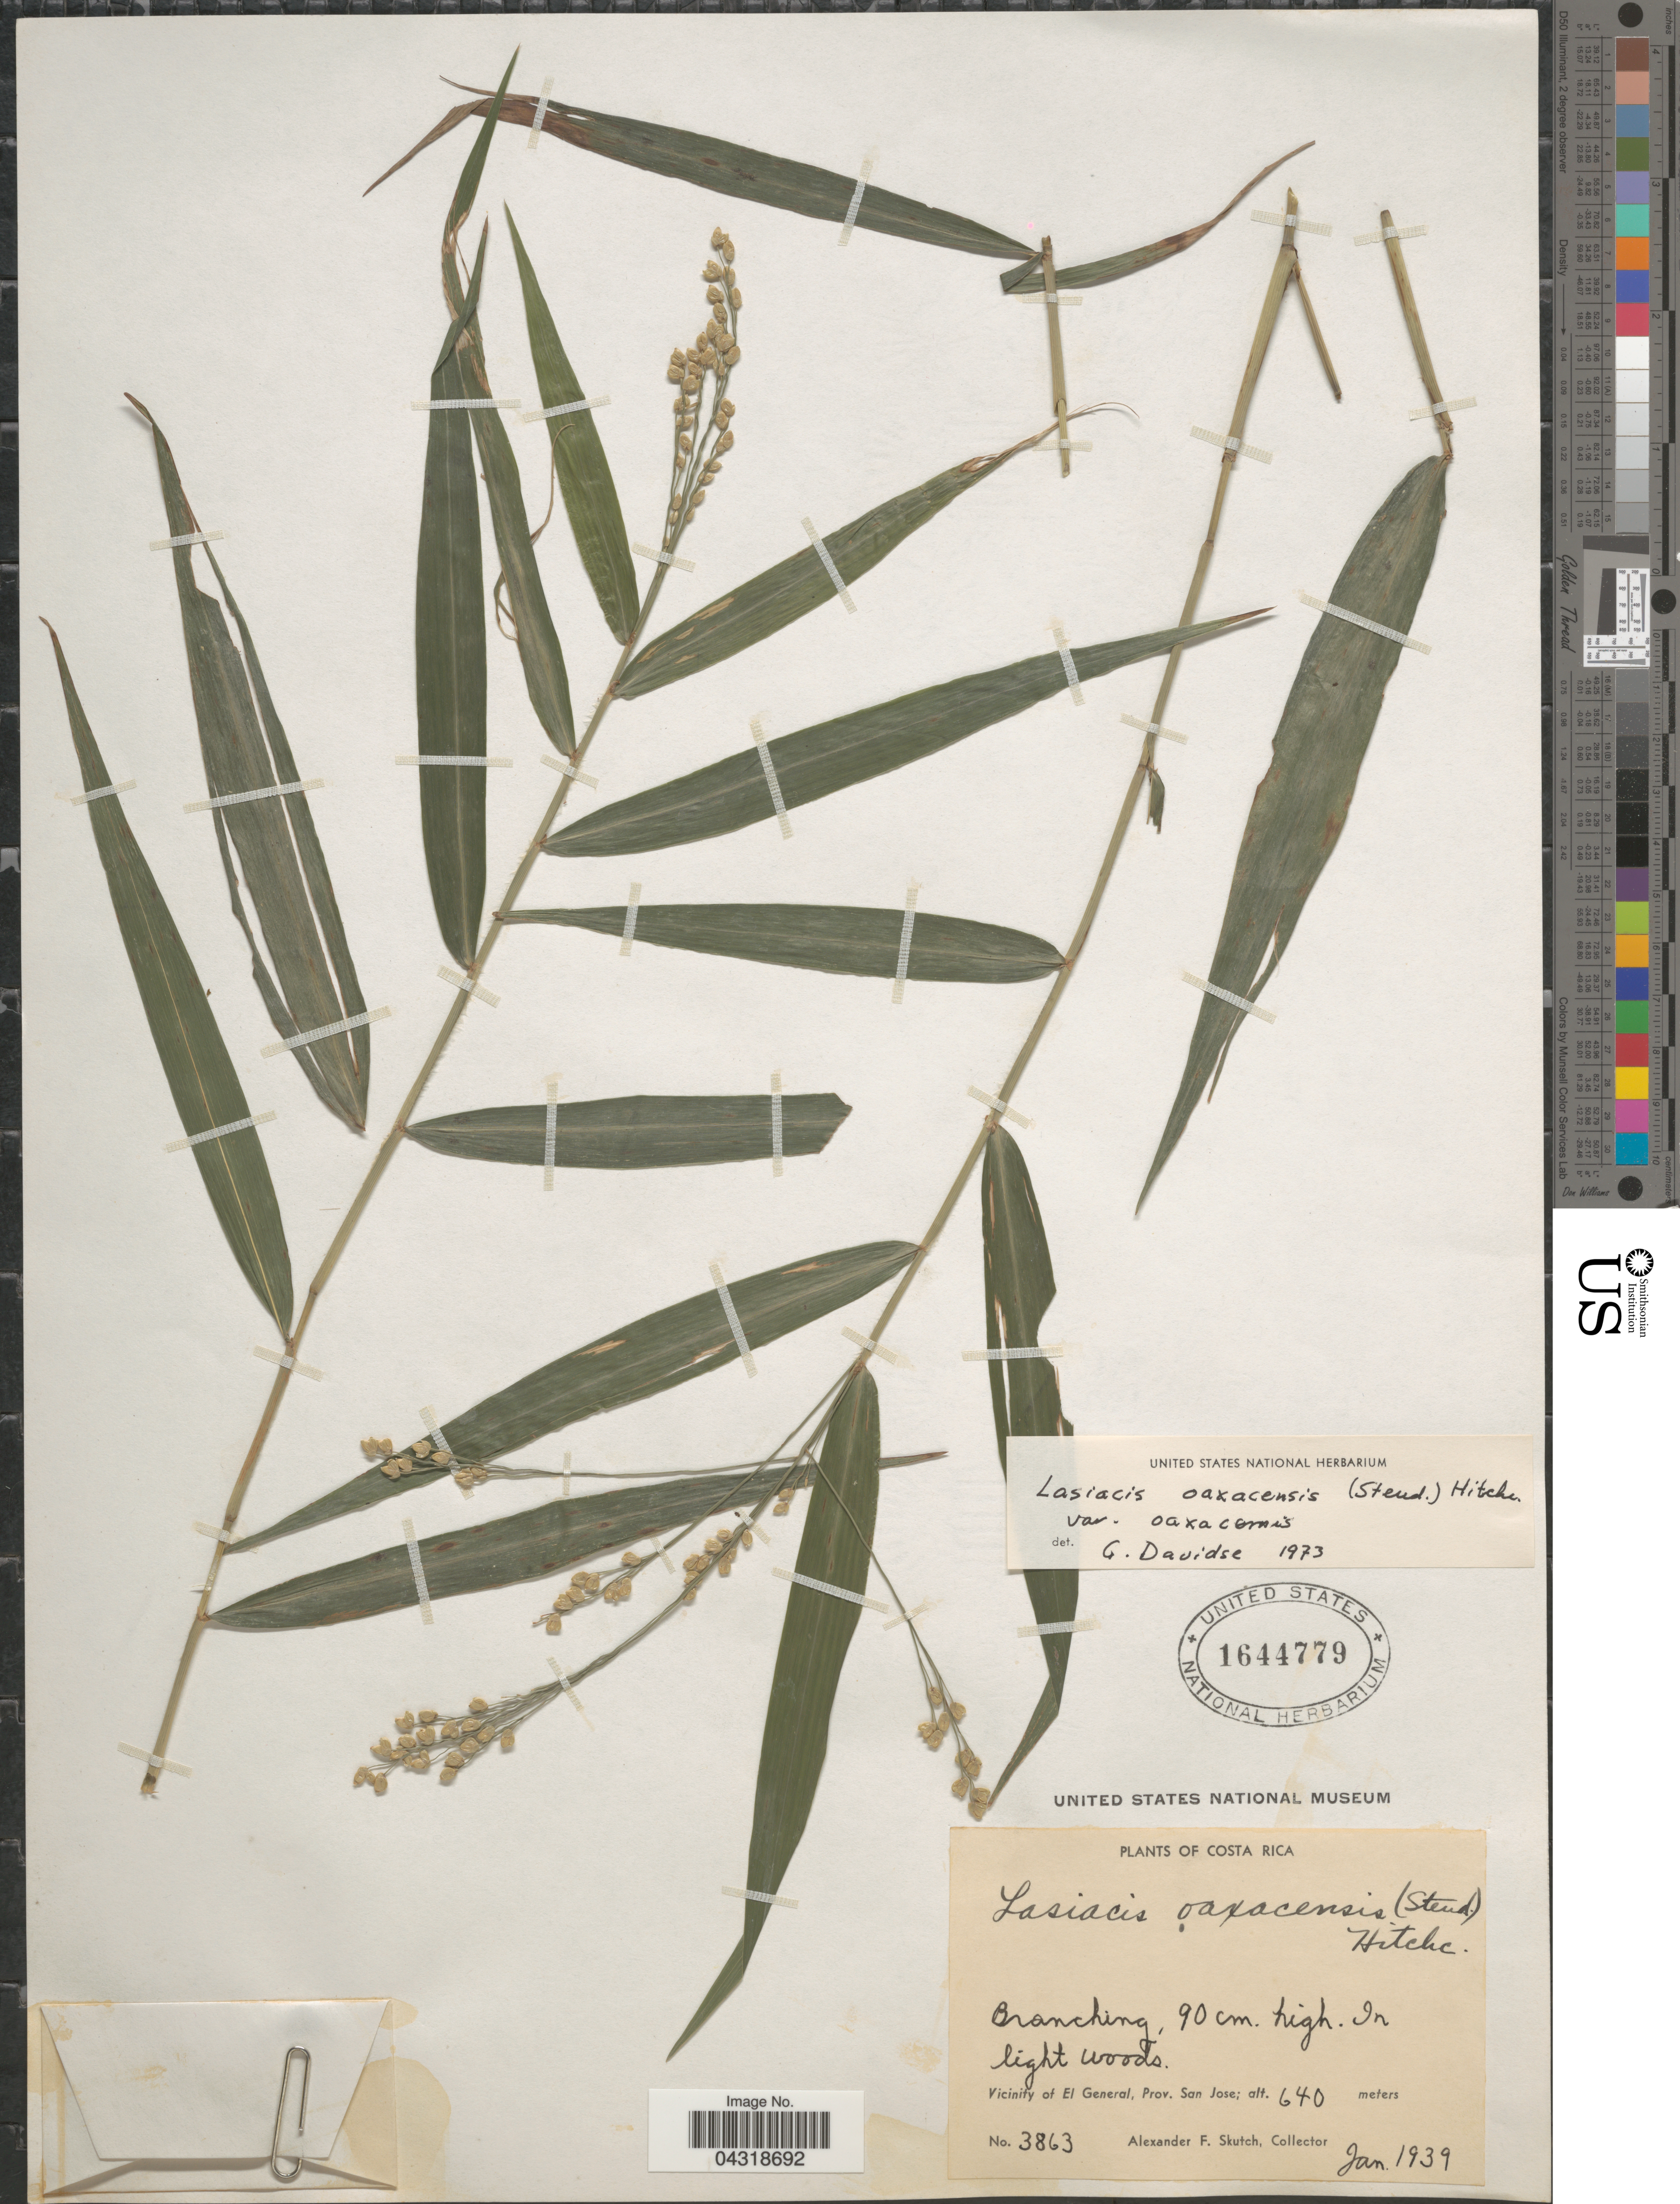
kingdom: Plantae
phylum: Tracheophyta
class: Liliopsida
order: Poales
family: Poaceae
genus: Lasiacis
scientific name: Lasiacis oaxacensis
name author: (Steud.) Hitchc.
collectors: A. F. Skutch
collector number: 3863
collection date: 1939-01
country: Costa Rica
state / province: San José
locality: Vicinity of El General.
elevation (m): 640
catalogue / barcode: US 1644779